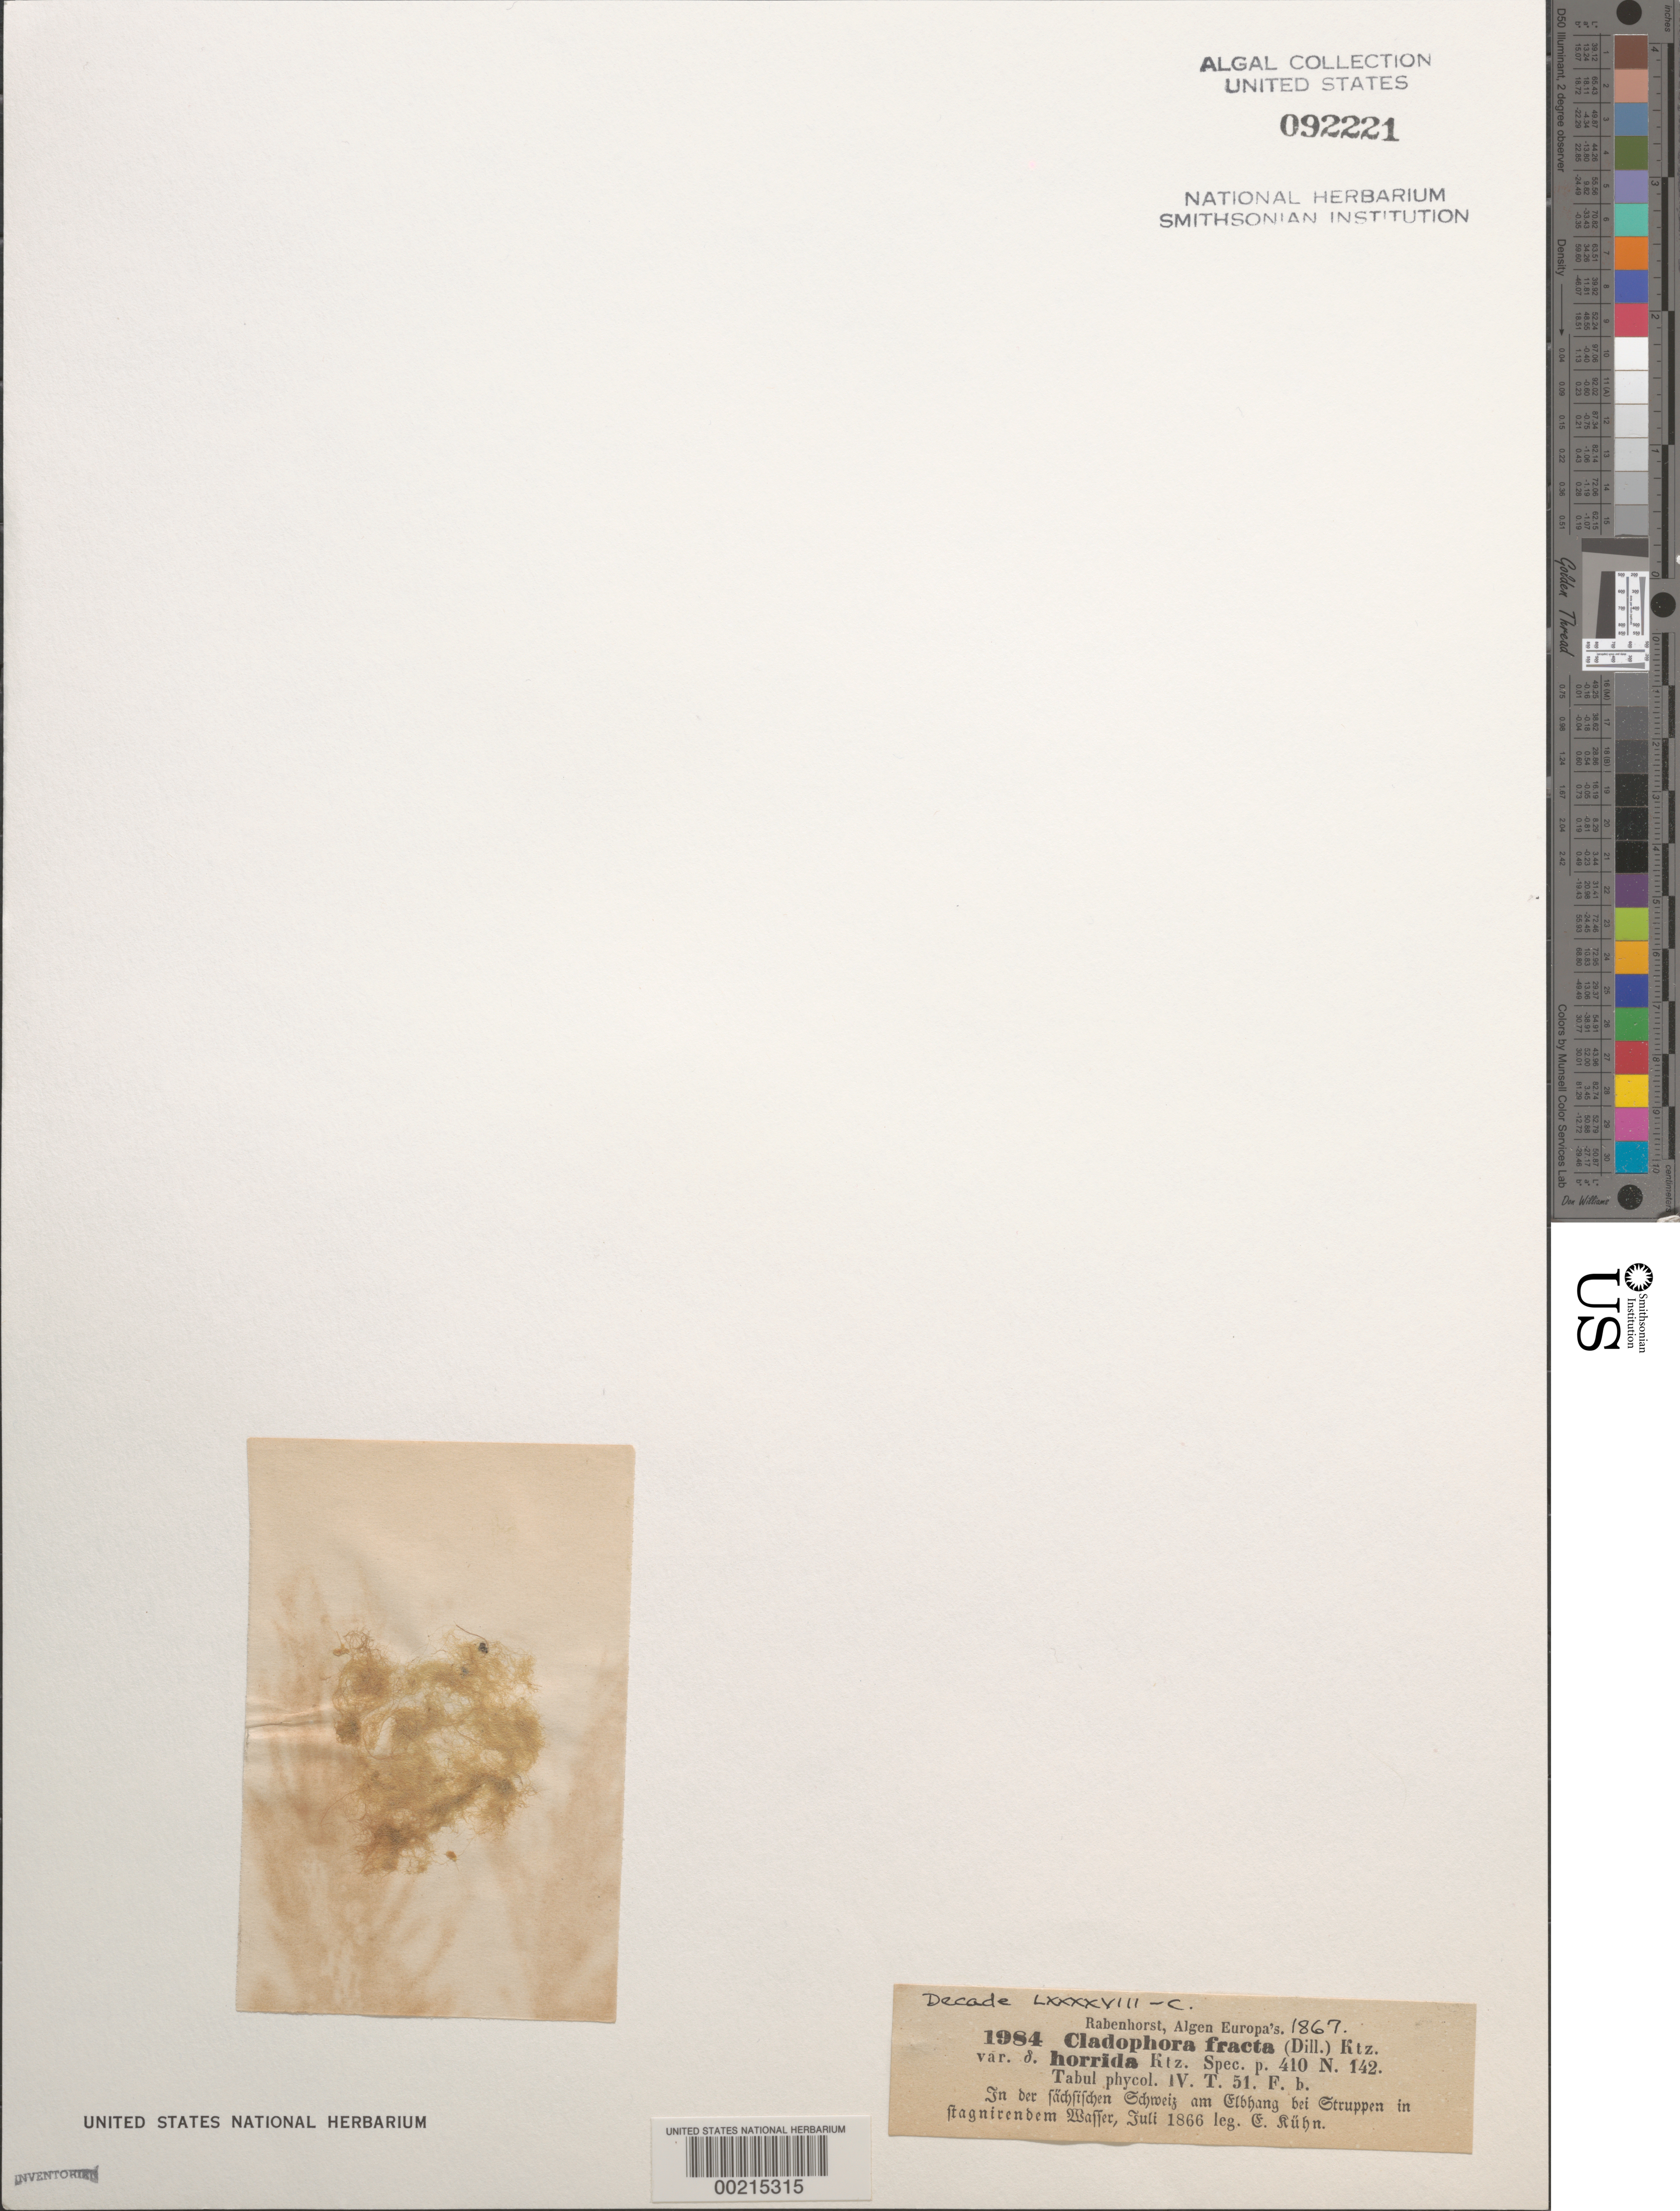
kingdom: Plantae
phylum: Chlorophyta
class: Ulvophyceae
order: Cladophorales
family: Cladophoraceae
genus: Cladophora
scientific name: Cladophora fracta var. horrida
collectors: E. Kuhn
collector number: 1984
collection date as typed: Jul 1866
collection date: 1866-07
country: Germany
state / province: Sachsen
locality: Elbhang near struppen, saxon switzerland (sachischen schweiz)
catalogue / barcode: US 92221